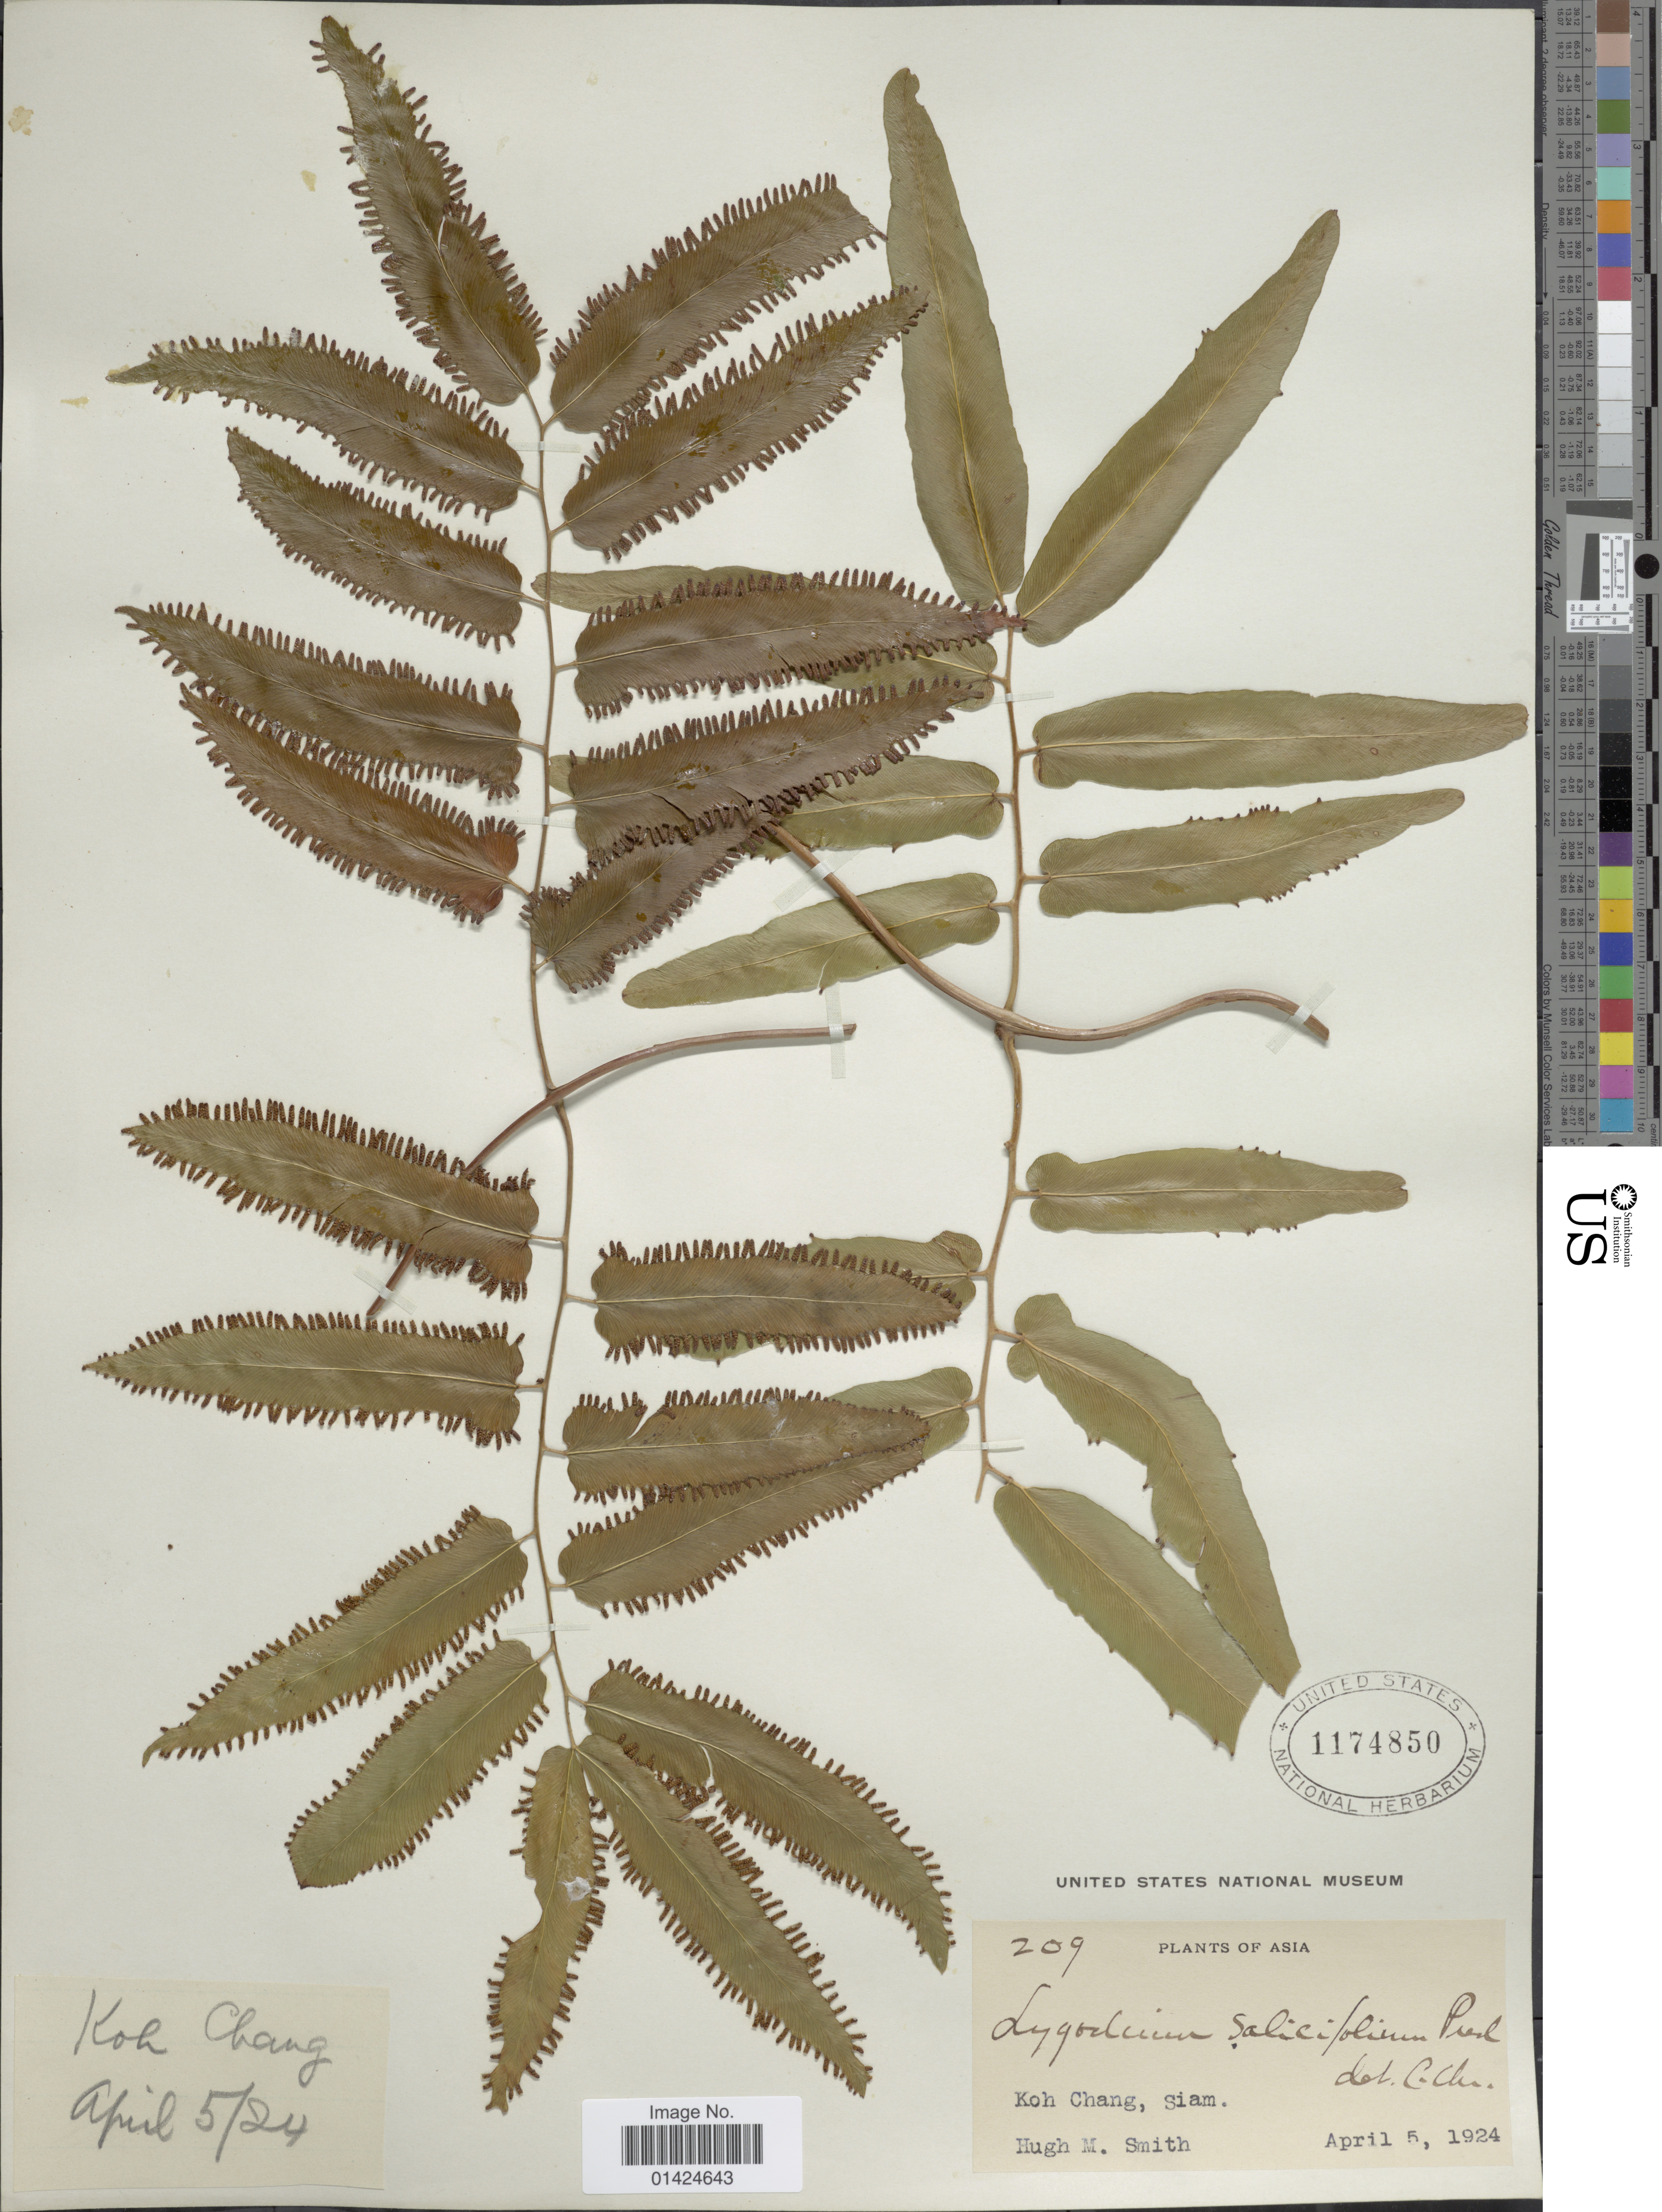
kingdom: Plantae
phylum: Tracheophyta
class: Polypodiopsida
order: Schizaeales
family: Lygodiaceae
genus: Lygodium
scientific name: Lygodium sailcifolium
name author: C. Presl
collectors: H. M. Smith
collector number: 209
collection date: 1924-04-05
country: Thailand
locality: Koh Chang, Siam.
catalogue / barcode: US 1174850